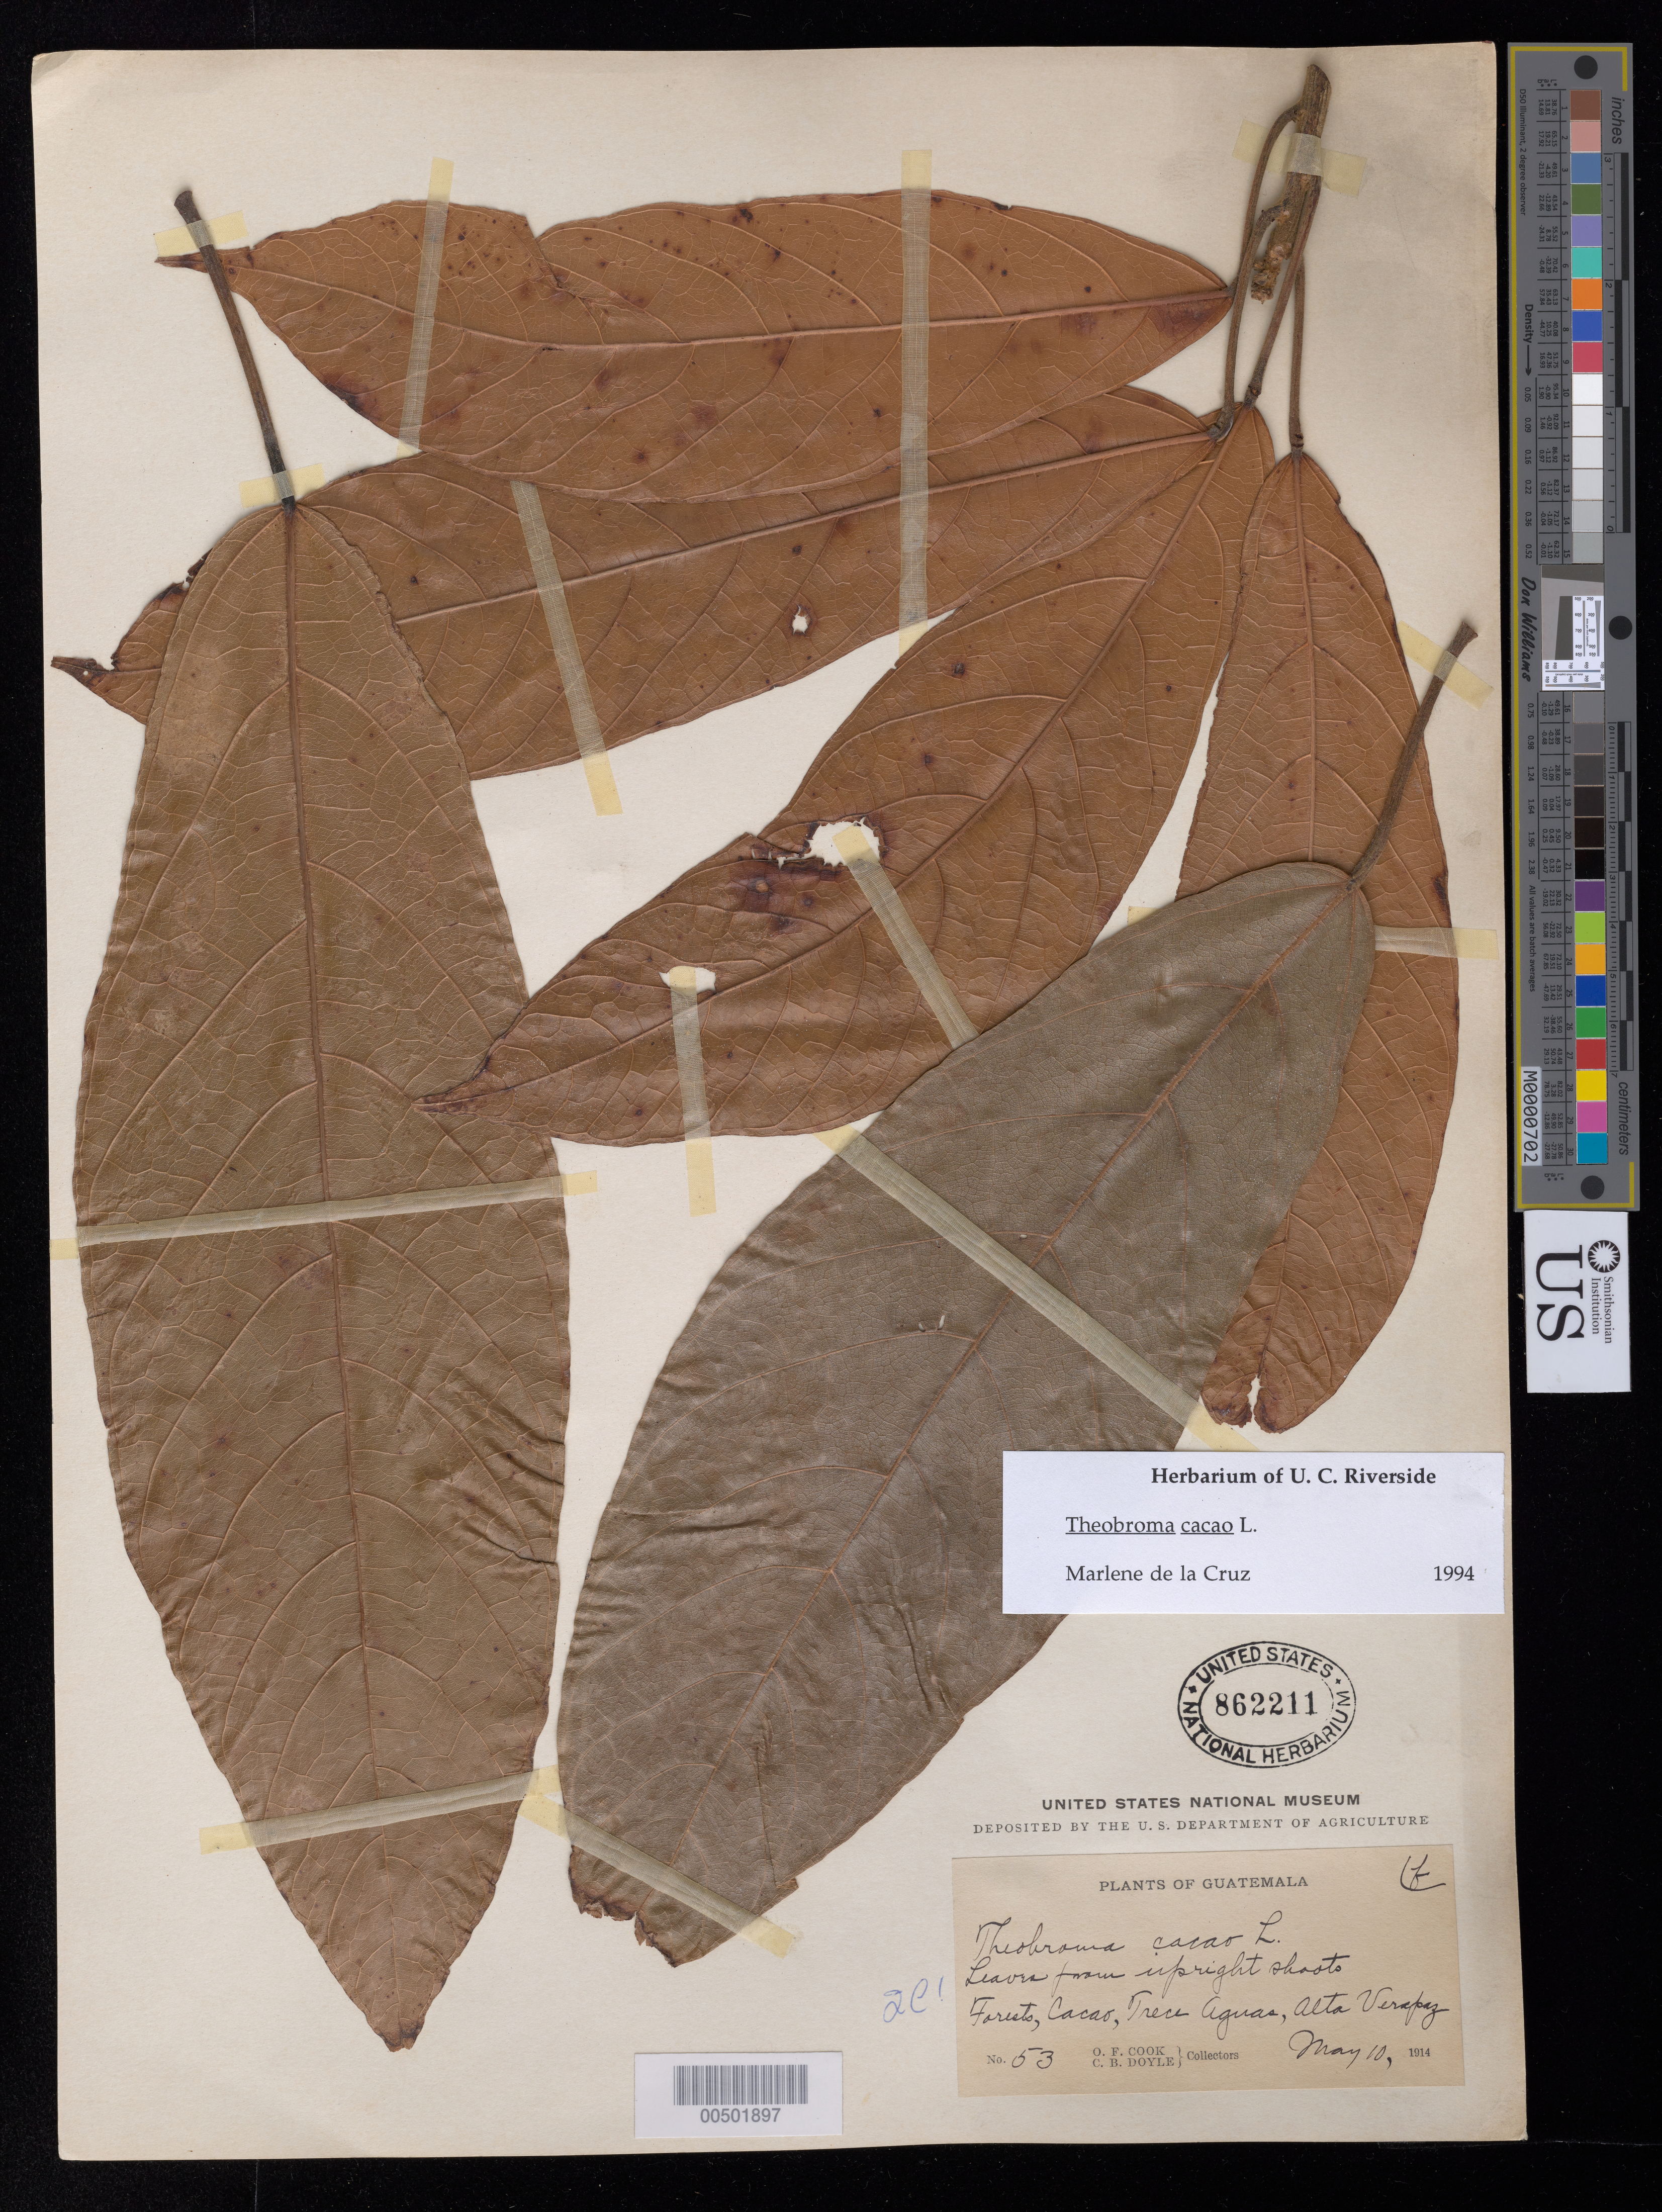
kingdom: Plantae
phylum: Tracheophyta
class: Magnoliopsida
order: Malvales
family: Malvaceae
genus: Theobroma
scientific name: Theobroma cacao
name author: L.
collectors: O. F. Cook & C. Doyle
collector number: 53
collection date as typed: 10 May 1914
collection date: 1914-05-10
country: Guatemala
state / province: Alta Verapaz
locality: Cacao, Trece Aguas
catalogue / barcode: US 862211